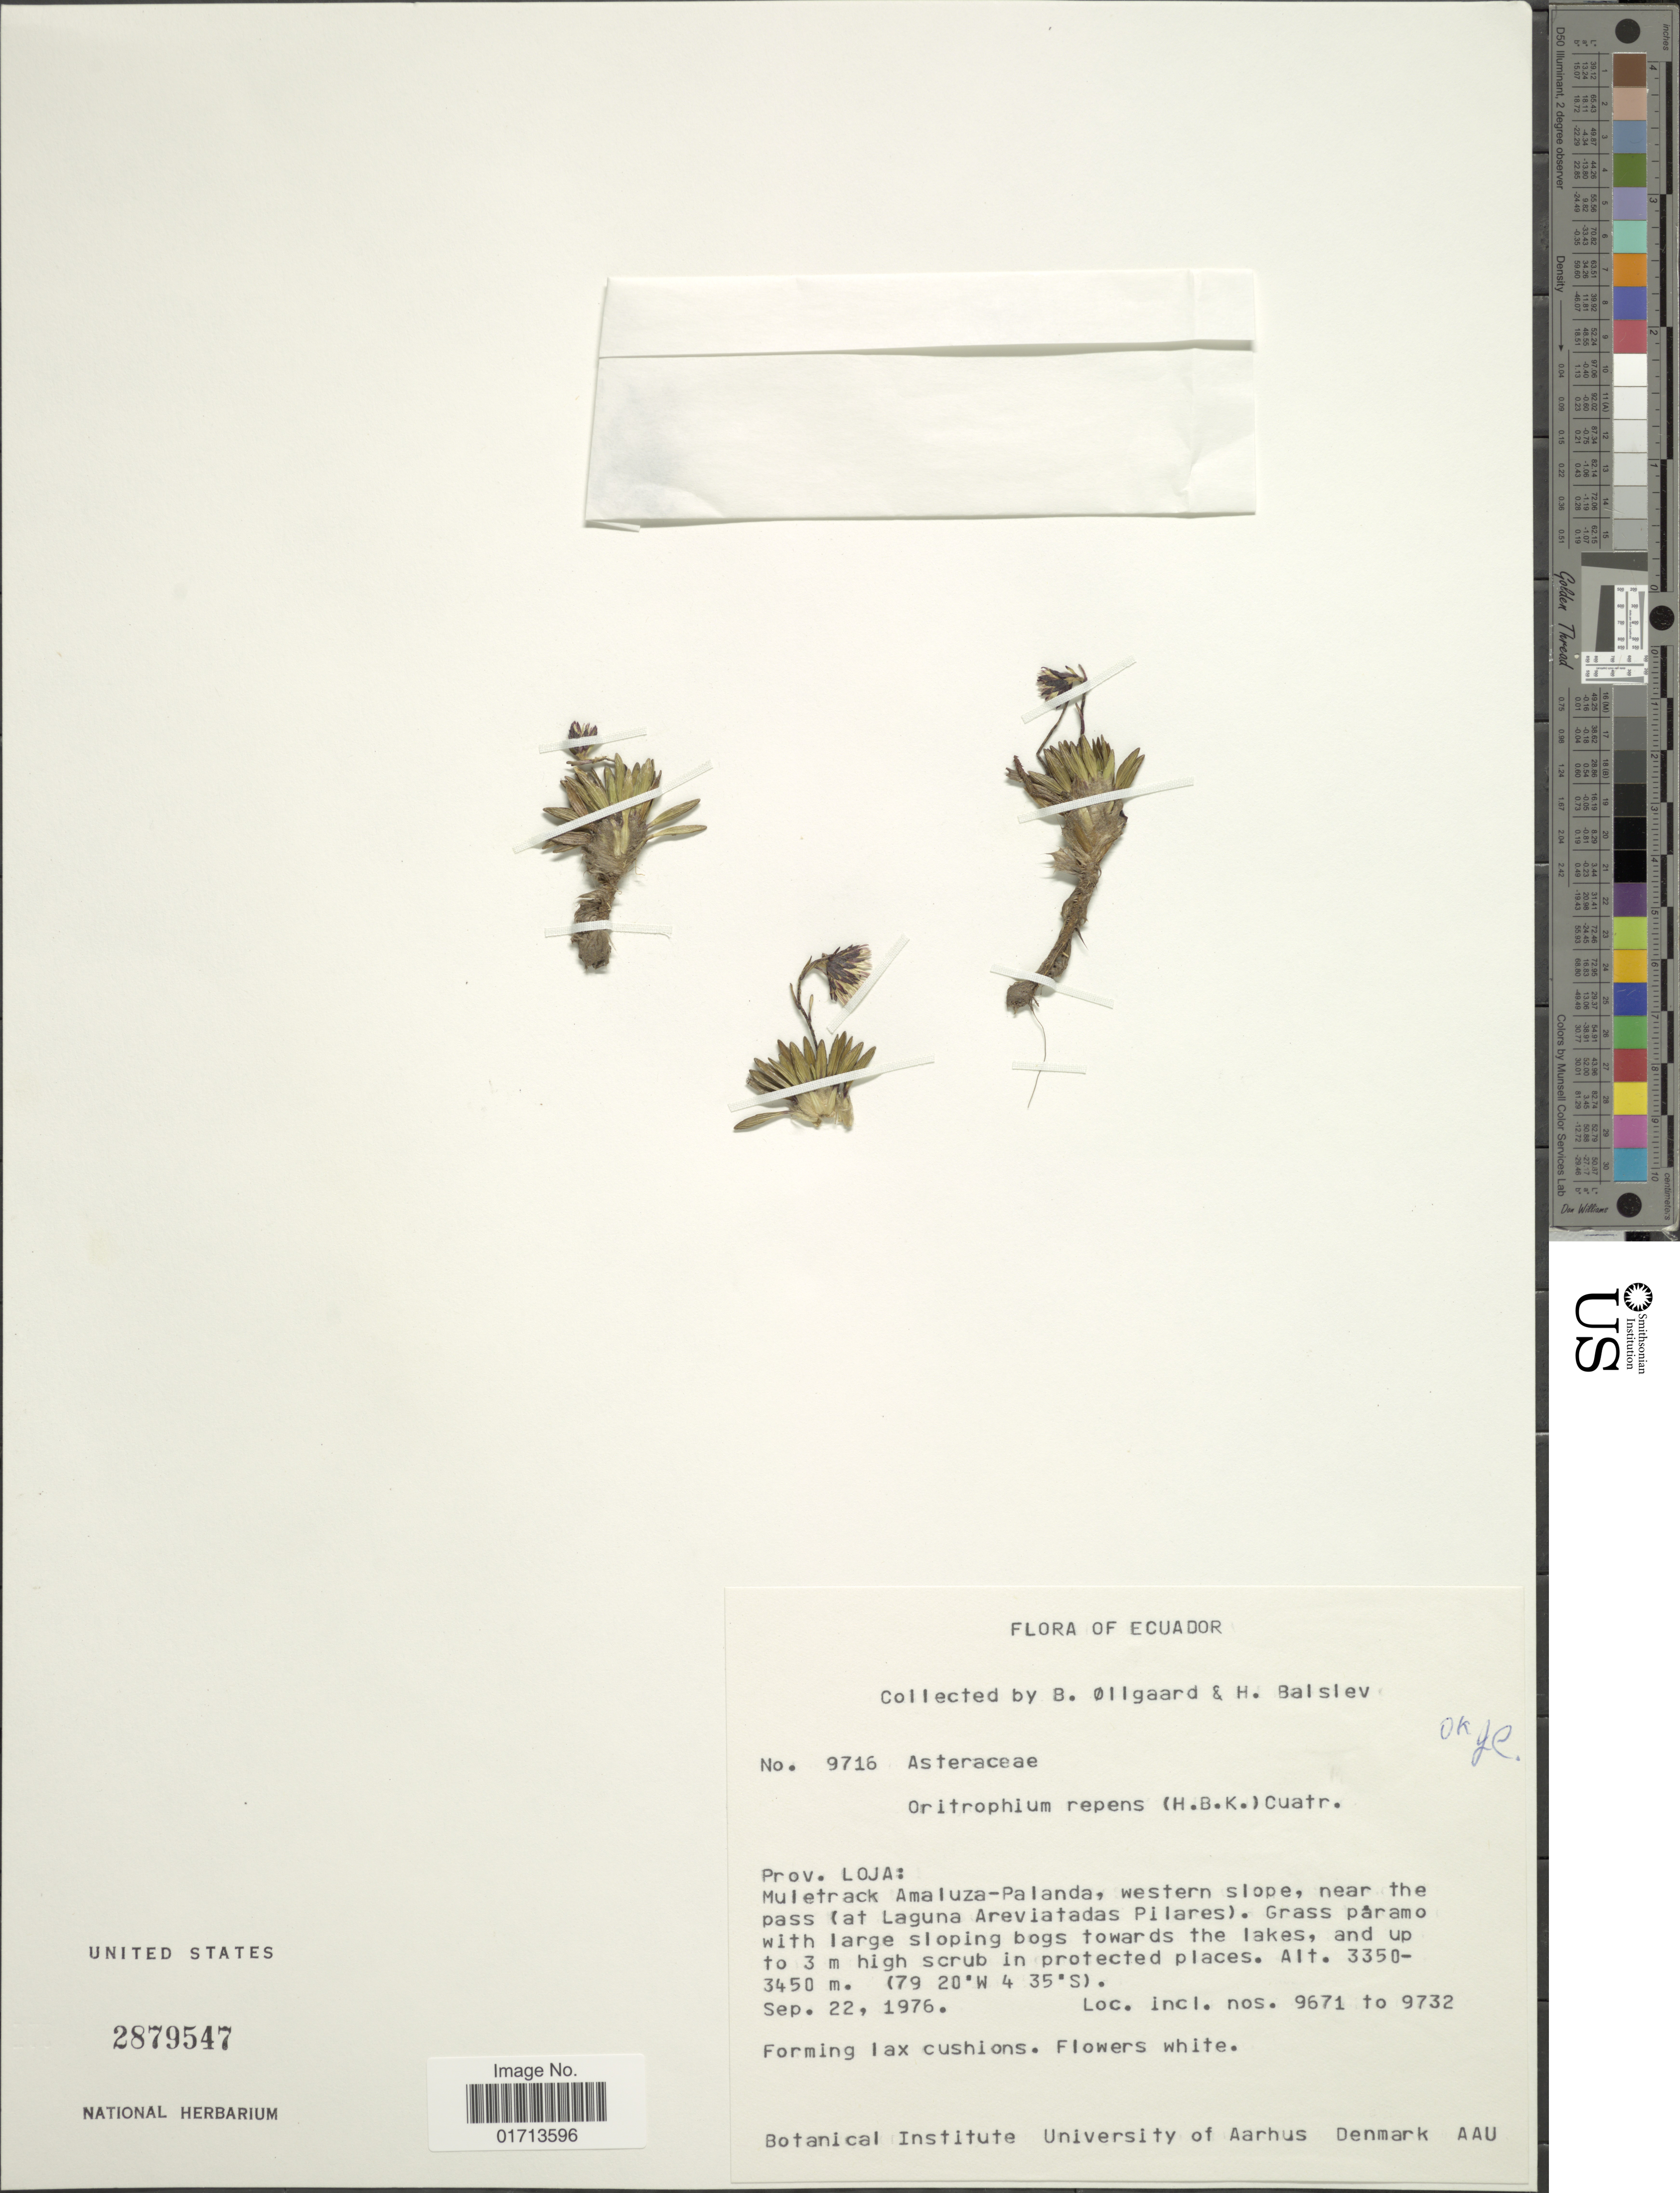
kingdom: Plantae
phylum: Tracheophyta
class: Magnoliopsida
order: Asterales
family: Asteraceae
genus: Oritrophium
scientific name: Oritrophium repens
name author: (Kunth) Cuatrec.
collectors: B. Øllgaard & H. Balslev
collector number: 9716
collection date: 1976-09-22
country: Ecuador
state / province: Loja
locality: Muletrack Amaluza-Palanda, western slope, near the pass (at Laguna Areviatadas Pilares)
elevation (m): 3350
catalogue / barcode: US 2879547